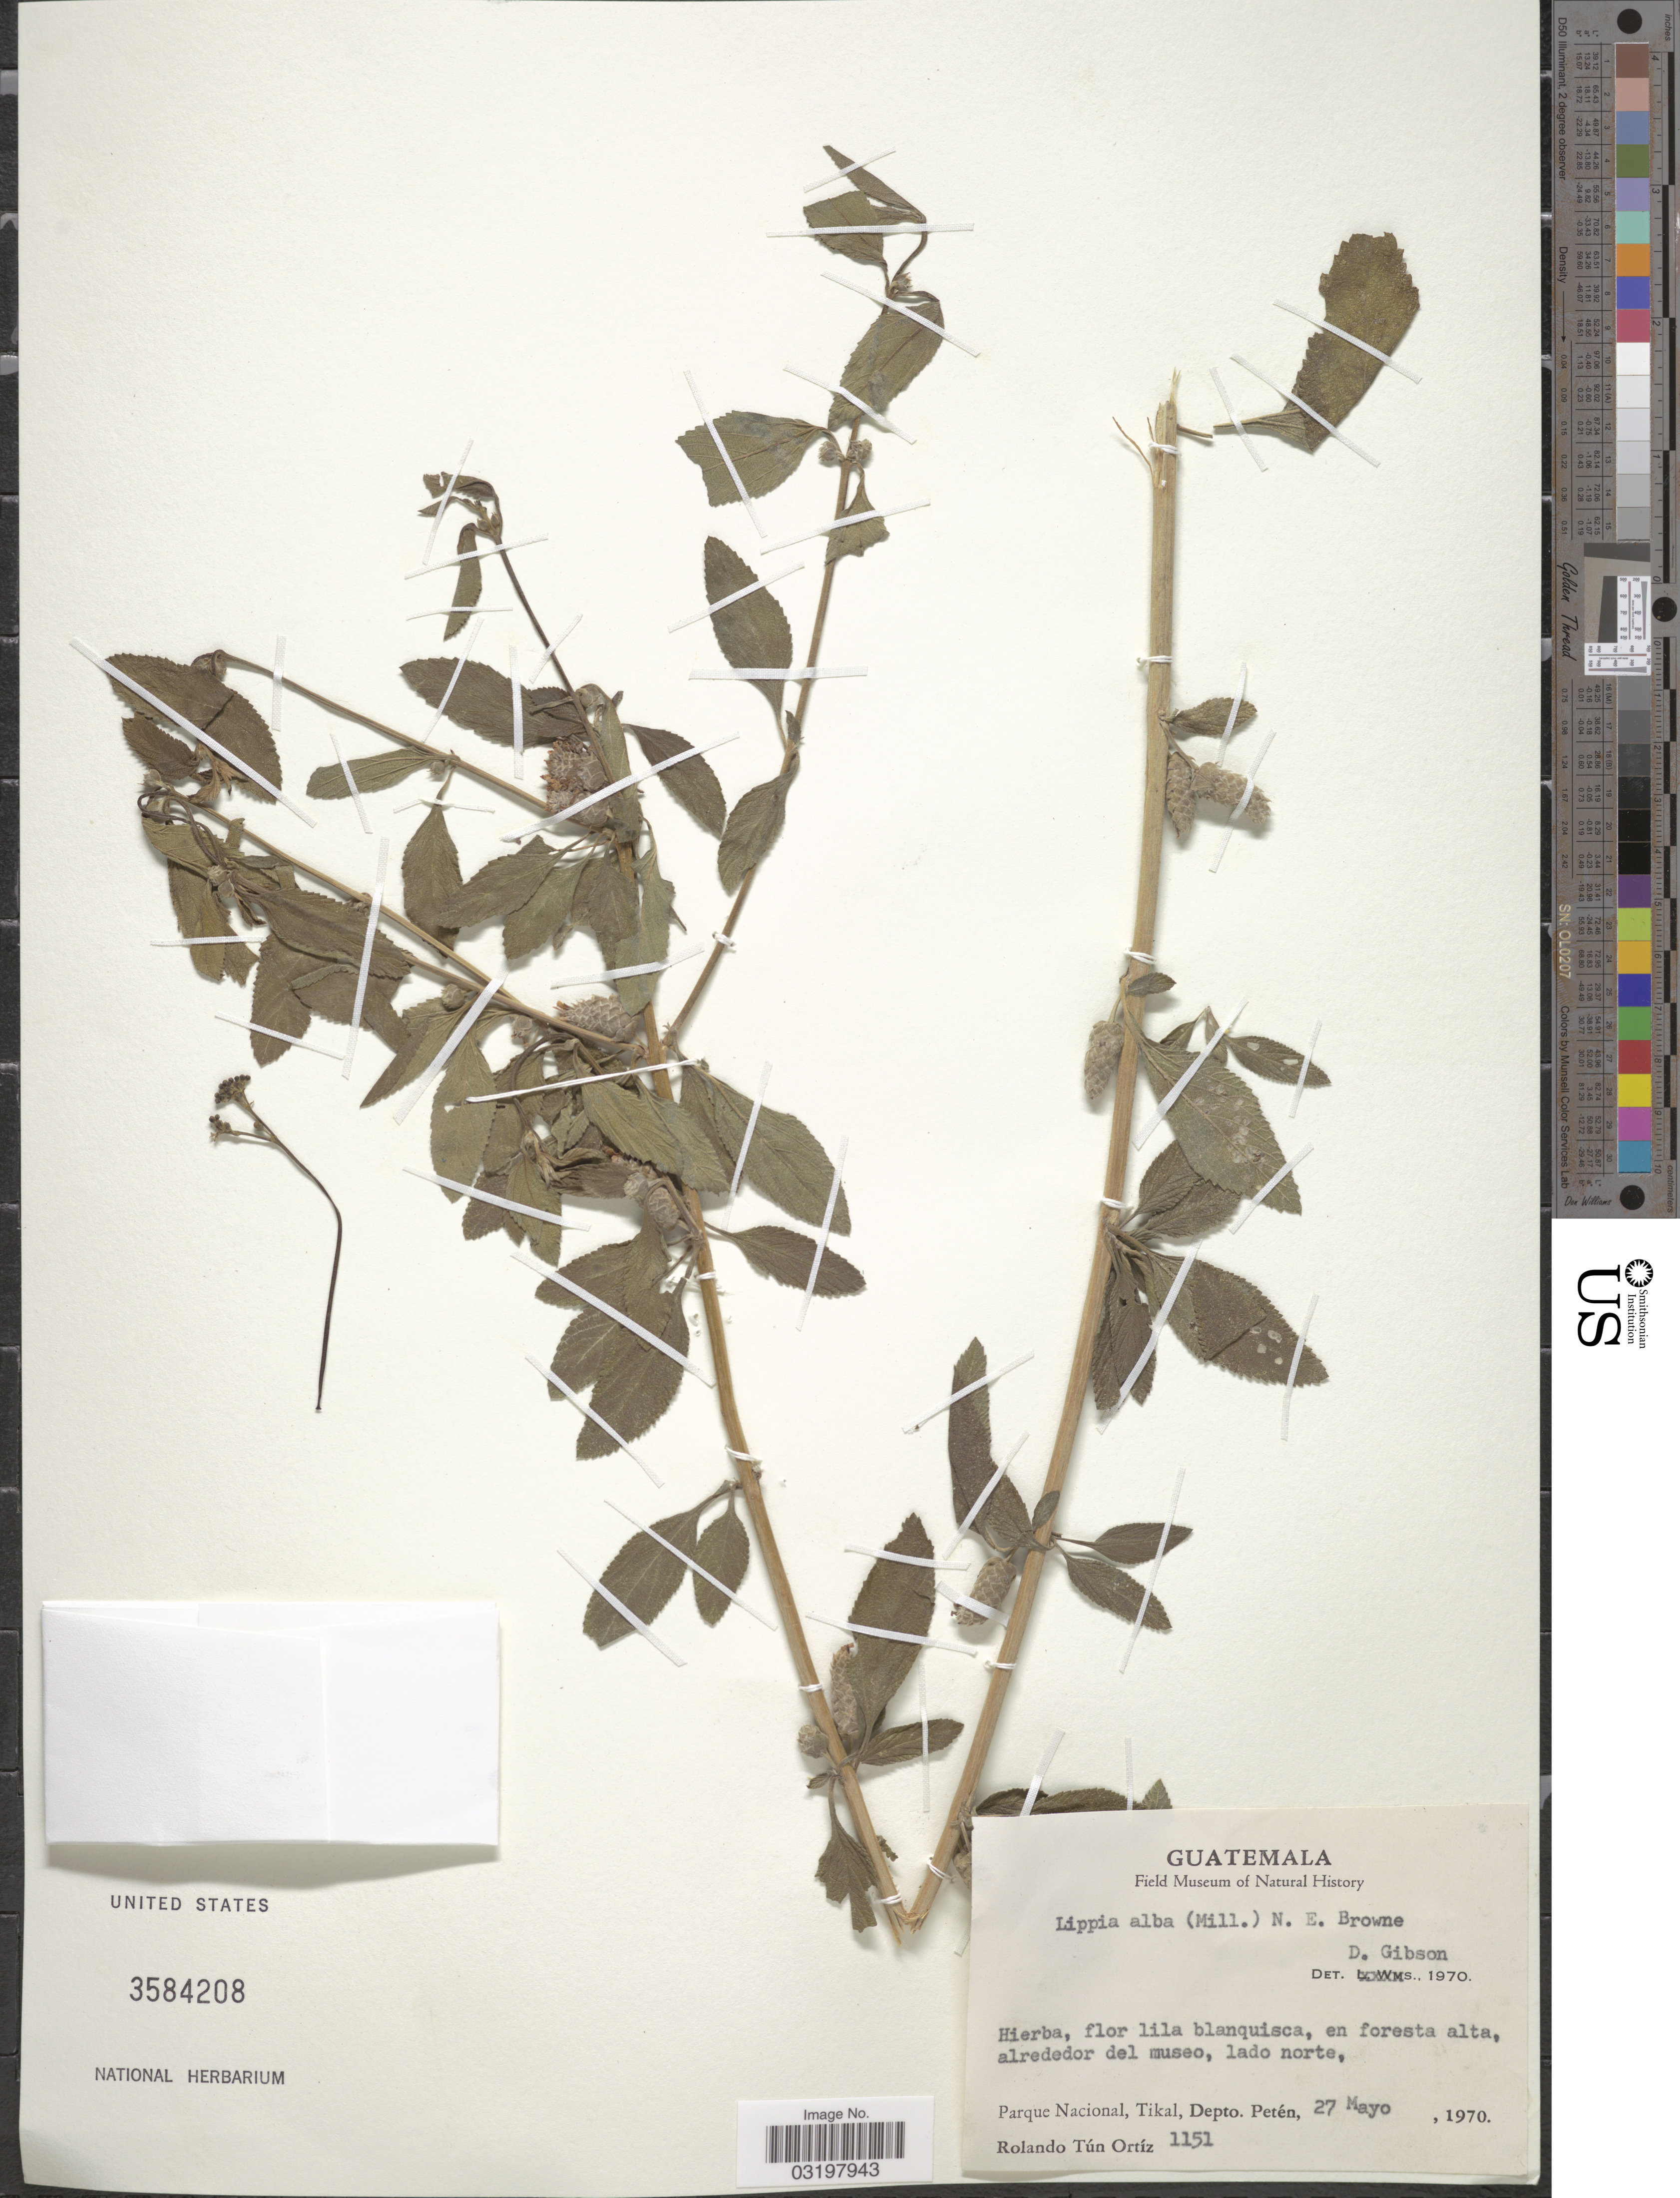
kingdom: Plantae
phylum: Tracheophyta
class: Magnoliopsida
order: Lamiales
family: Verbenaceae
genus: Lippia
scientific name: Lippia alba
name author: (Mill.) N.E. Br. ex Britton & P. Wilson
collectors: R. Tún Ortíz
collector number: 1151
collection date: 1970-05-27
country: Guatemala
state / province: El Petén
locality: Parque Nacional, Tikal, Depto. Petén.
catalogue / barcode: US 3584208